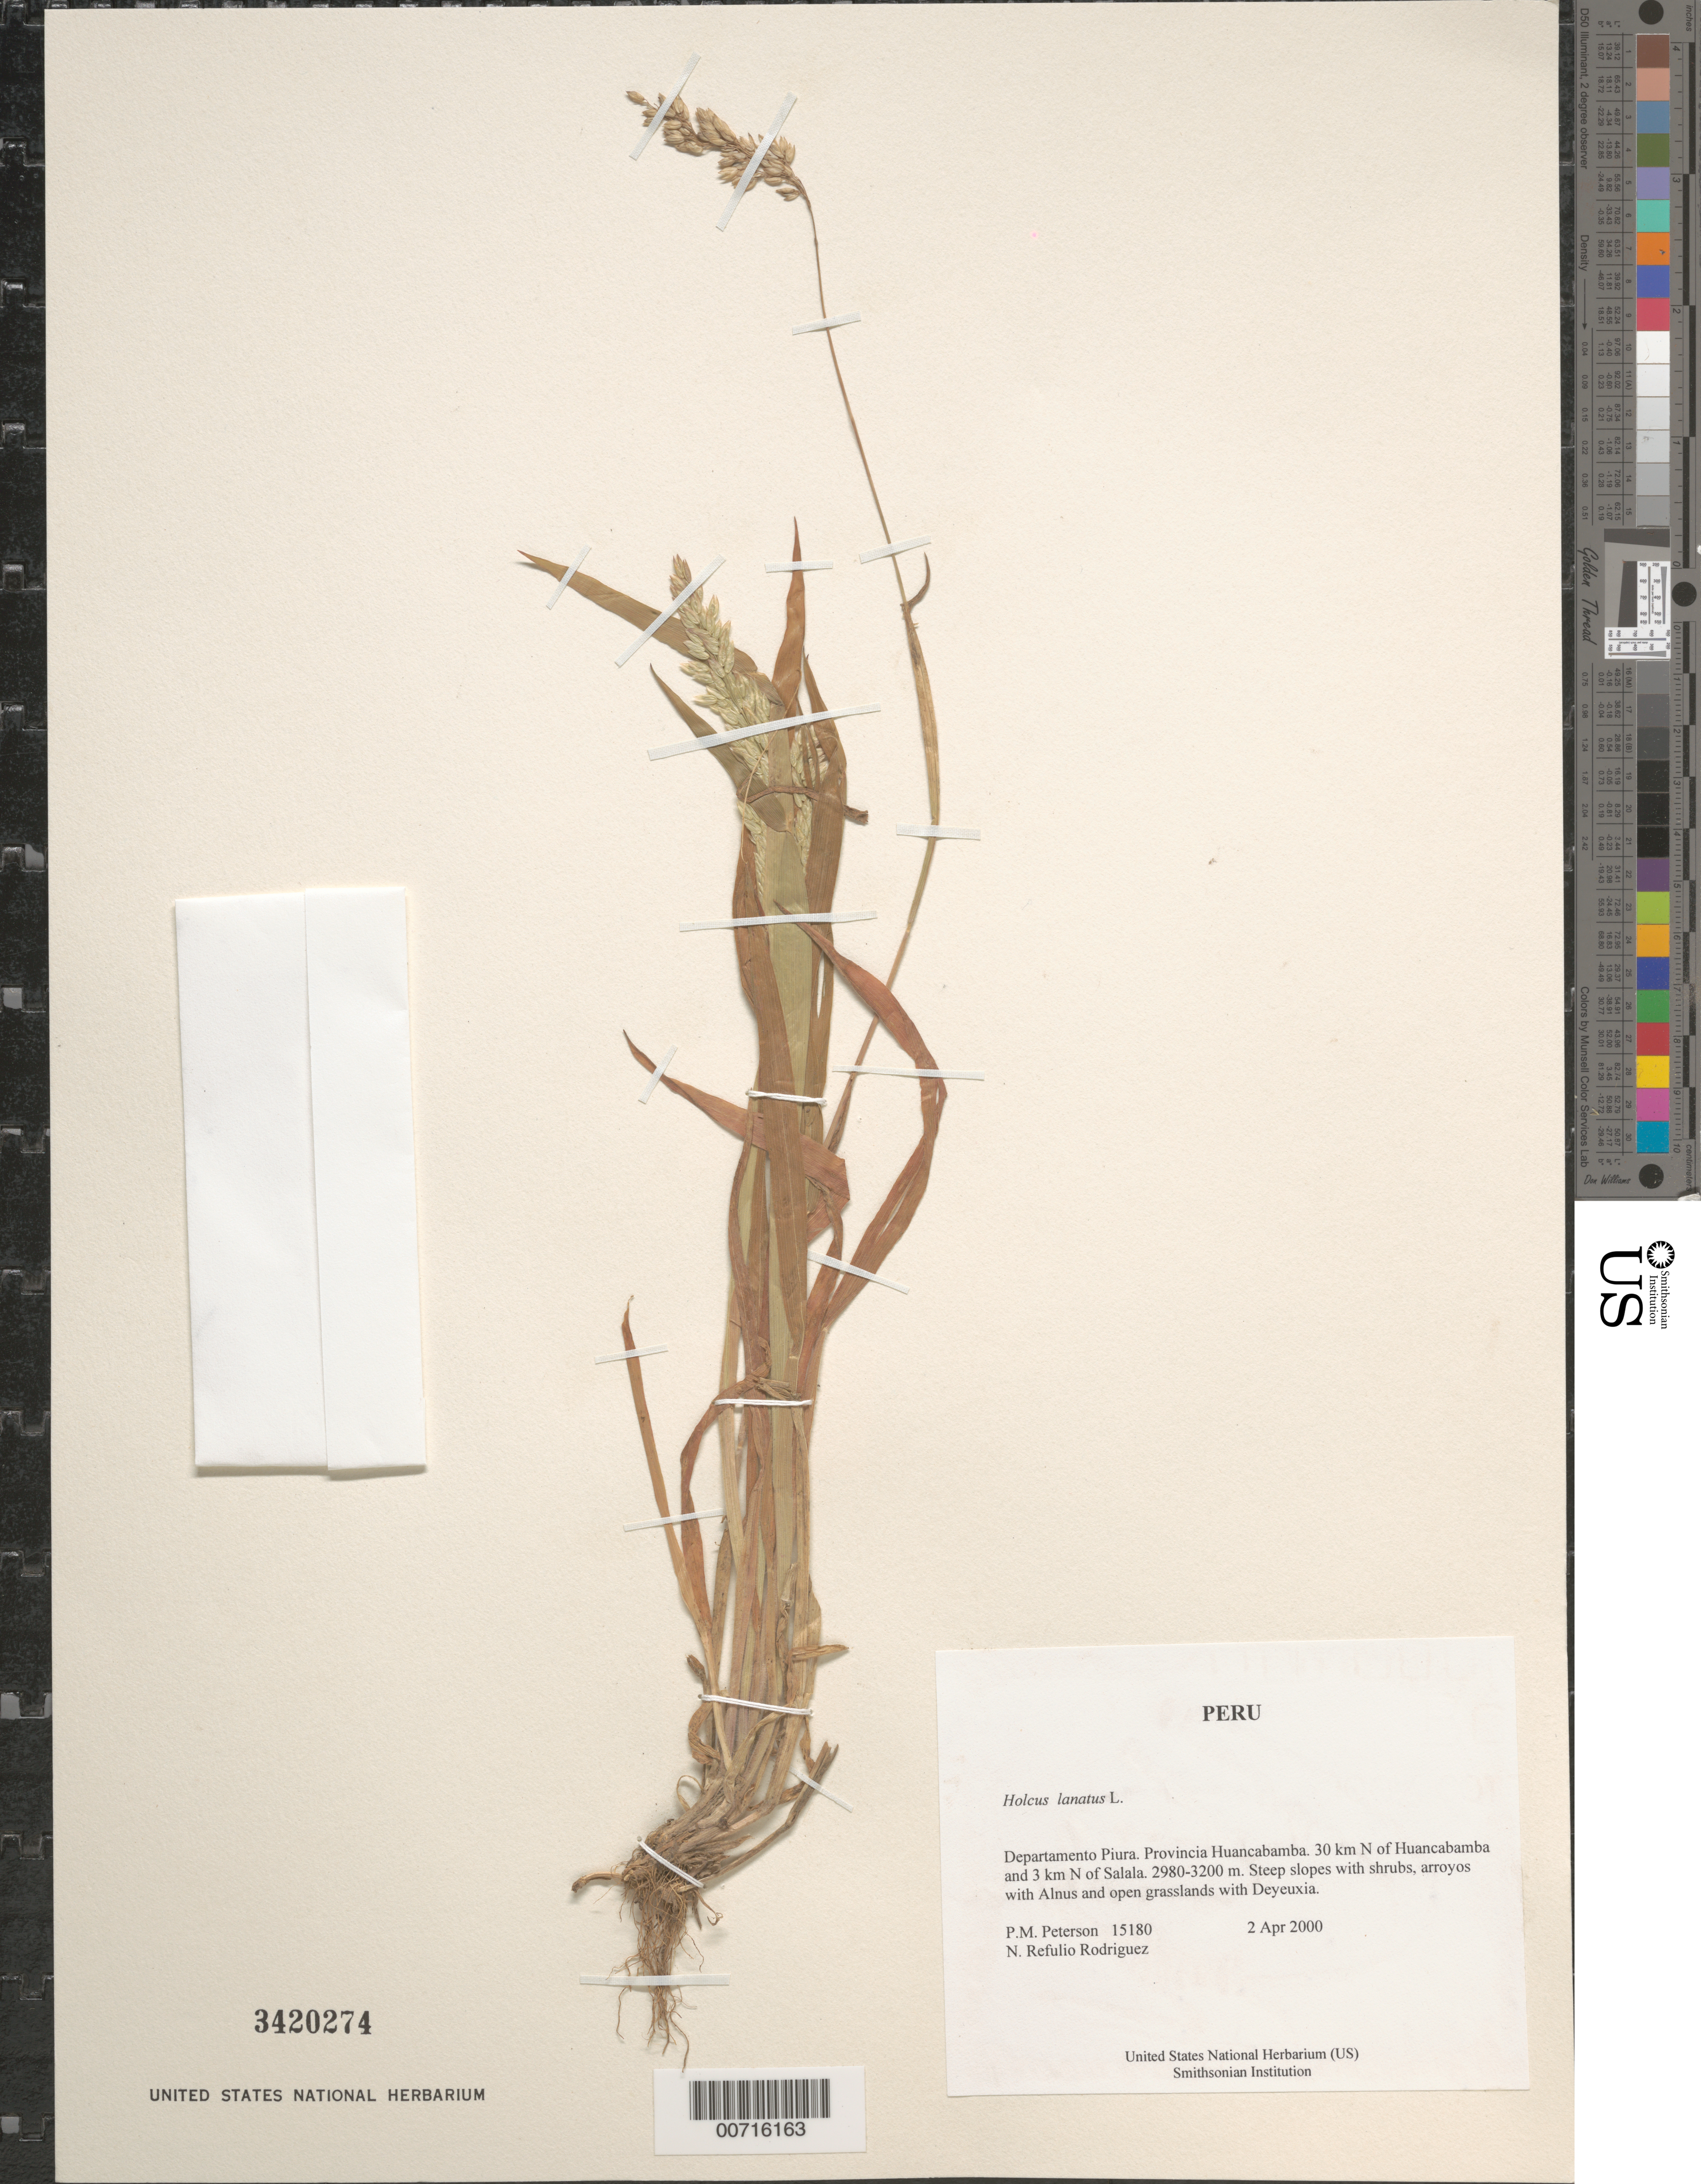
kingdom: Plantae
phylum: Tracheophyta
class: Liliopsida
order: Poales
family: Poaceae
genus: Holcus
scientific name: Holcus lanatus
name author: L.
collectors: P. M. Peterson & N. Refulio-Rodríguez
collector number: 15180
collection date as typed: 02 Apr 2000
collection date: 2000-04-02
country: Peru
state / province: Piura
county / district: Huancabamba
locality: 30 km N of Huancabamba and 3 km N of Salala.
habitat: Steep slopes with shrubs, arroyos with Alnus and open grasslands with Deyeuxia.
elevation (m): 2980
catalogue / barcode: US 3420274